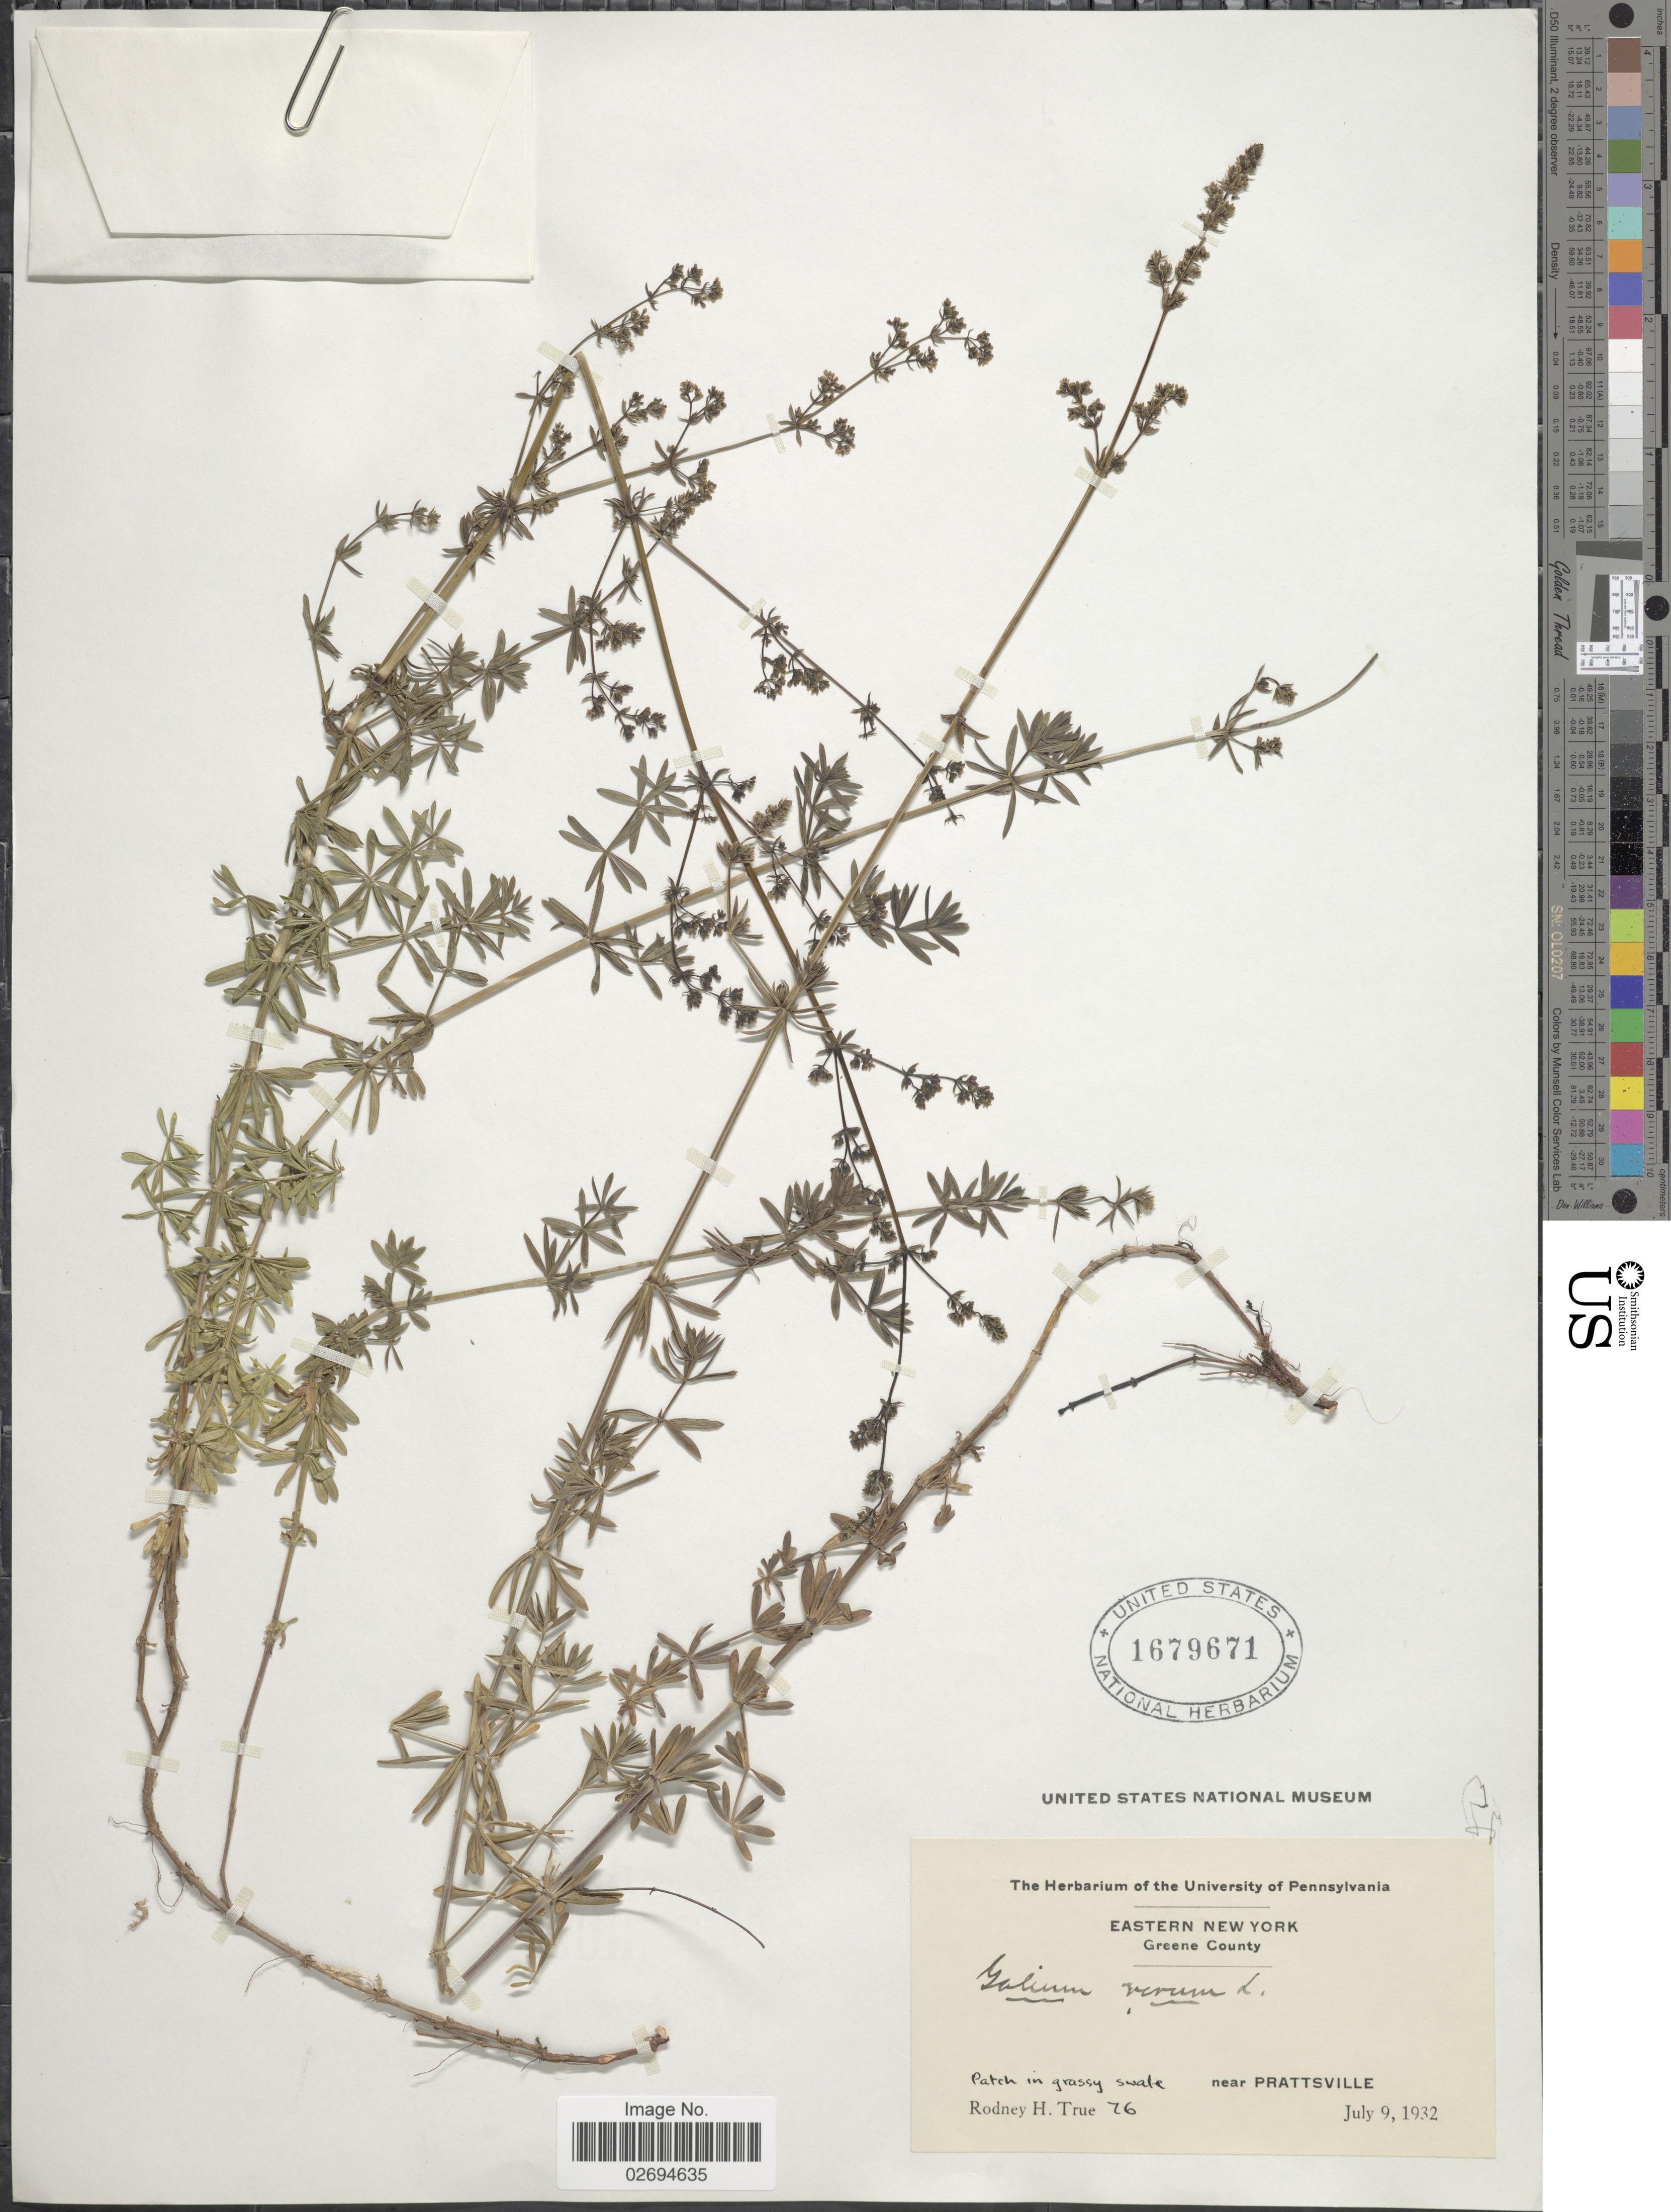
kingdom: Plantae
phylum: Tracheophyta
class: Magnoliopsida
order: Gentianales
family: Rubiaceae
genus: Galium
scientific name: Galium verum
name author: L.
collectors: R. H. True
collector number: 76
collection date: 1932-07-09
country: United States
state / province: New York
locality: Eastern New York, Greene County, Patch in grassy swale near Prattsville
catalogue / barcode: US 1679671